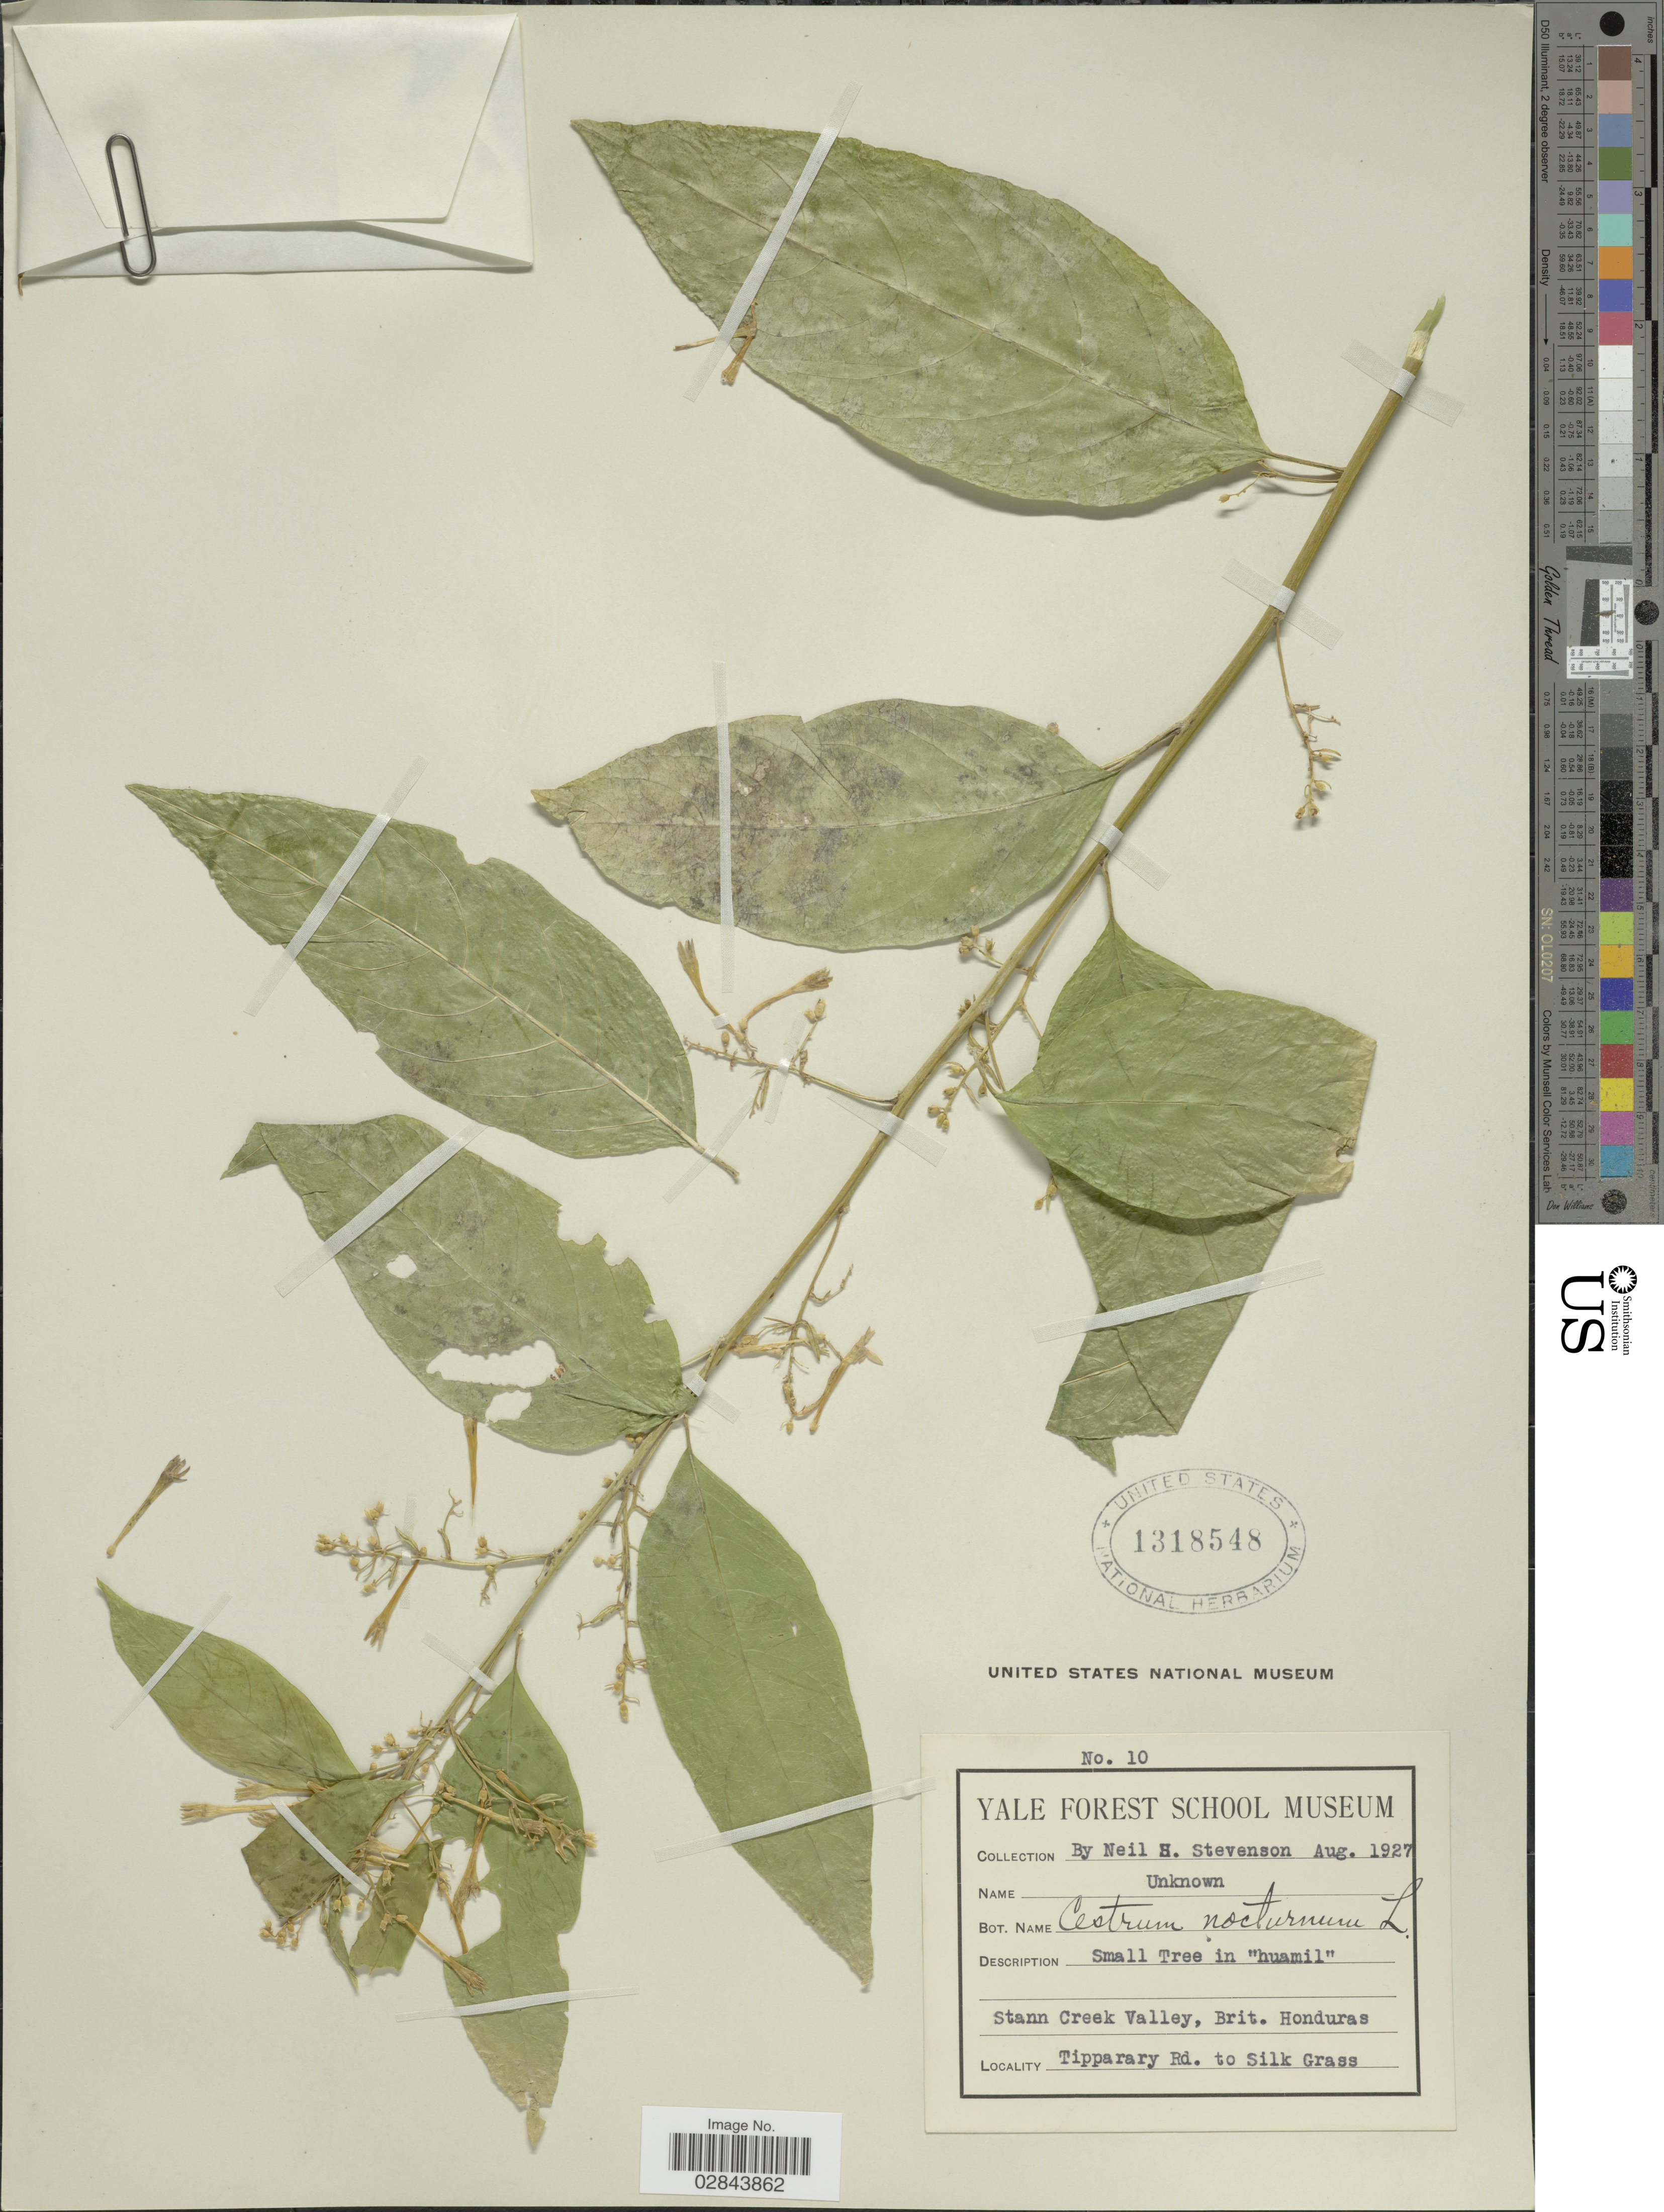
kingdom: Plantae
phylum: Tracheophyta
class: Magnoliopsida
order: Solanales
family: Solanaceae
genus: Cestrum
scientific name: Cestrum nocturnum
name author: L.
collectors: N. Stevenson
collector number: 10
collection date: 1927-08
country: Belize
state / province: Stann Creek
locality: Stann Creek Valley, Brit. Honduras. Tippary Rd. to Silk Grass.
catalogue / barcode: US 1318548